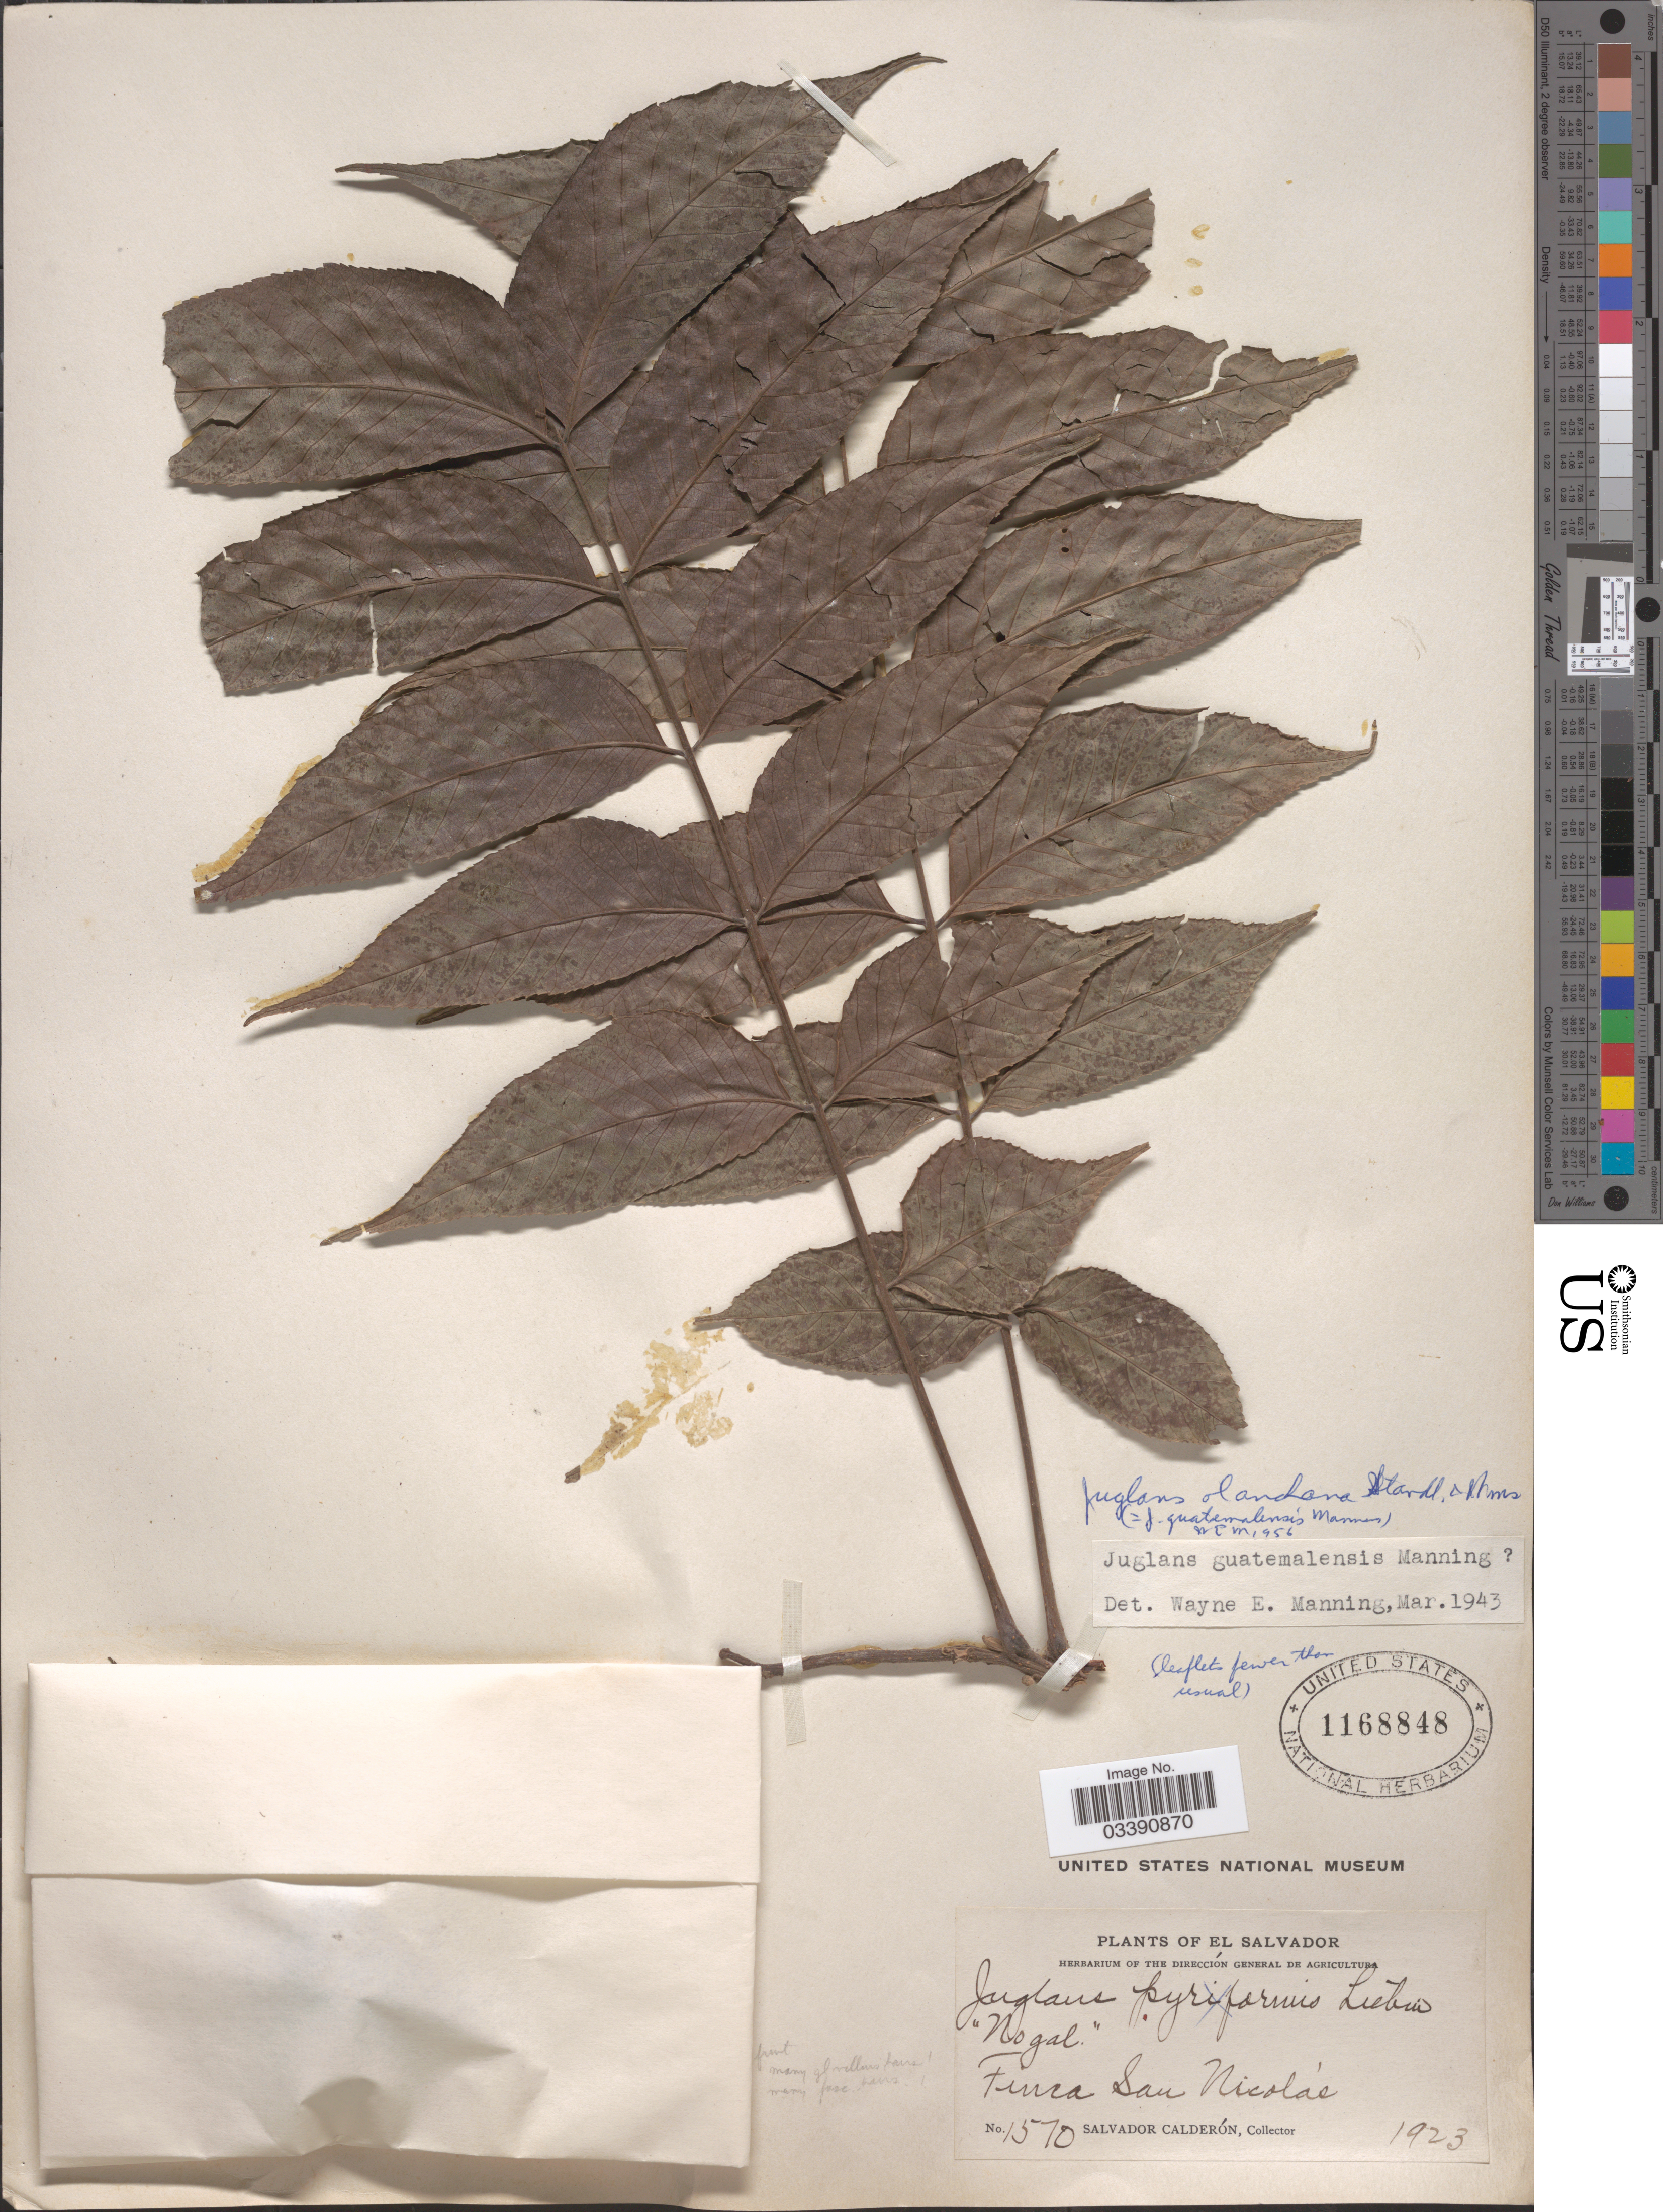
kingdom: Plantae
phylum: Tracheophyta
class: Magnoliopsida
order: Fagales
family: Juglandaceae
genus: Juglans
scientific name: Juglans olanchana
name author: Standl. & L.O. Williams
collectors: S. Calderón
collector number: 1570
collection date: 1923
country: El Salvador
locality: Finca San Nicolás.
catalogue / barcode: US 1168848